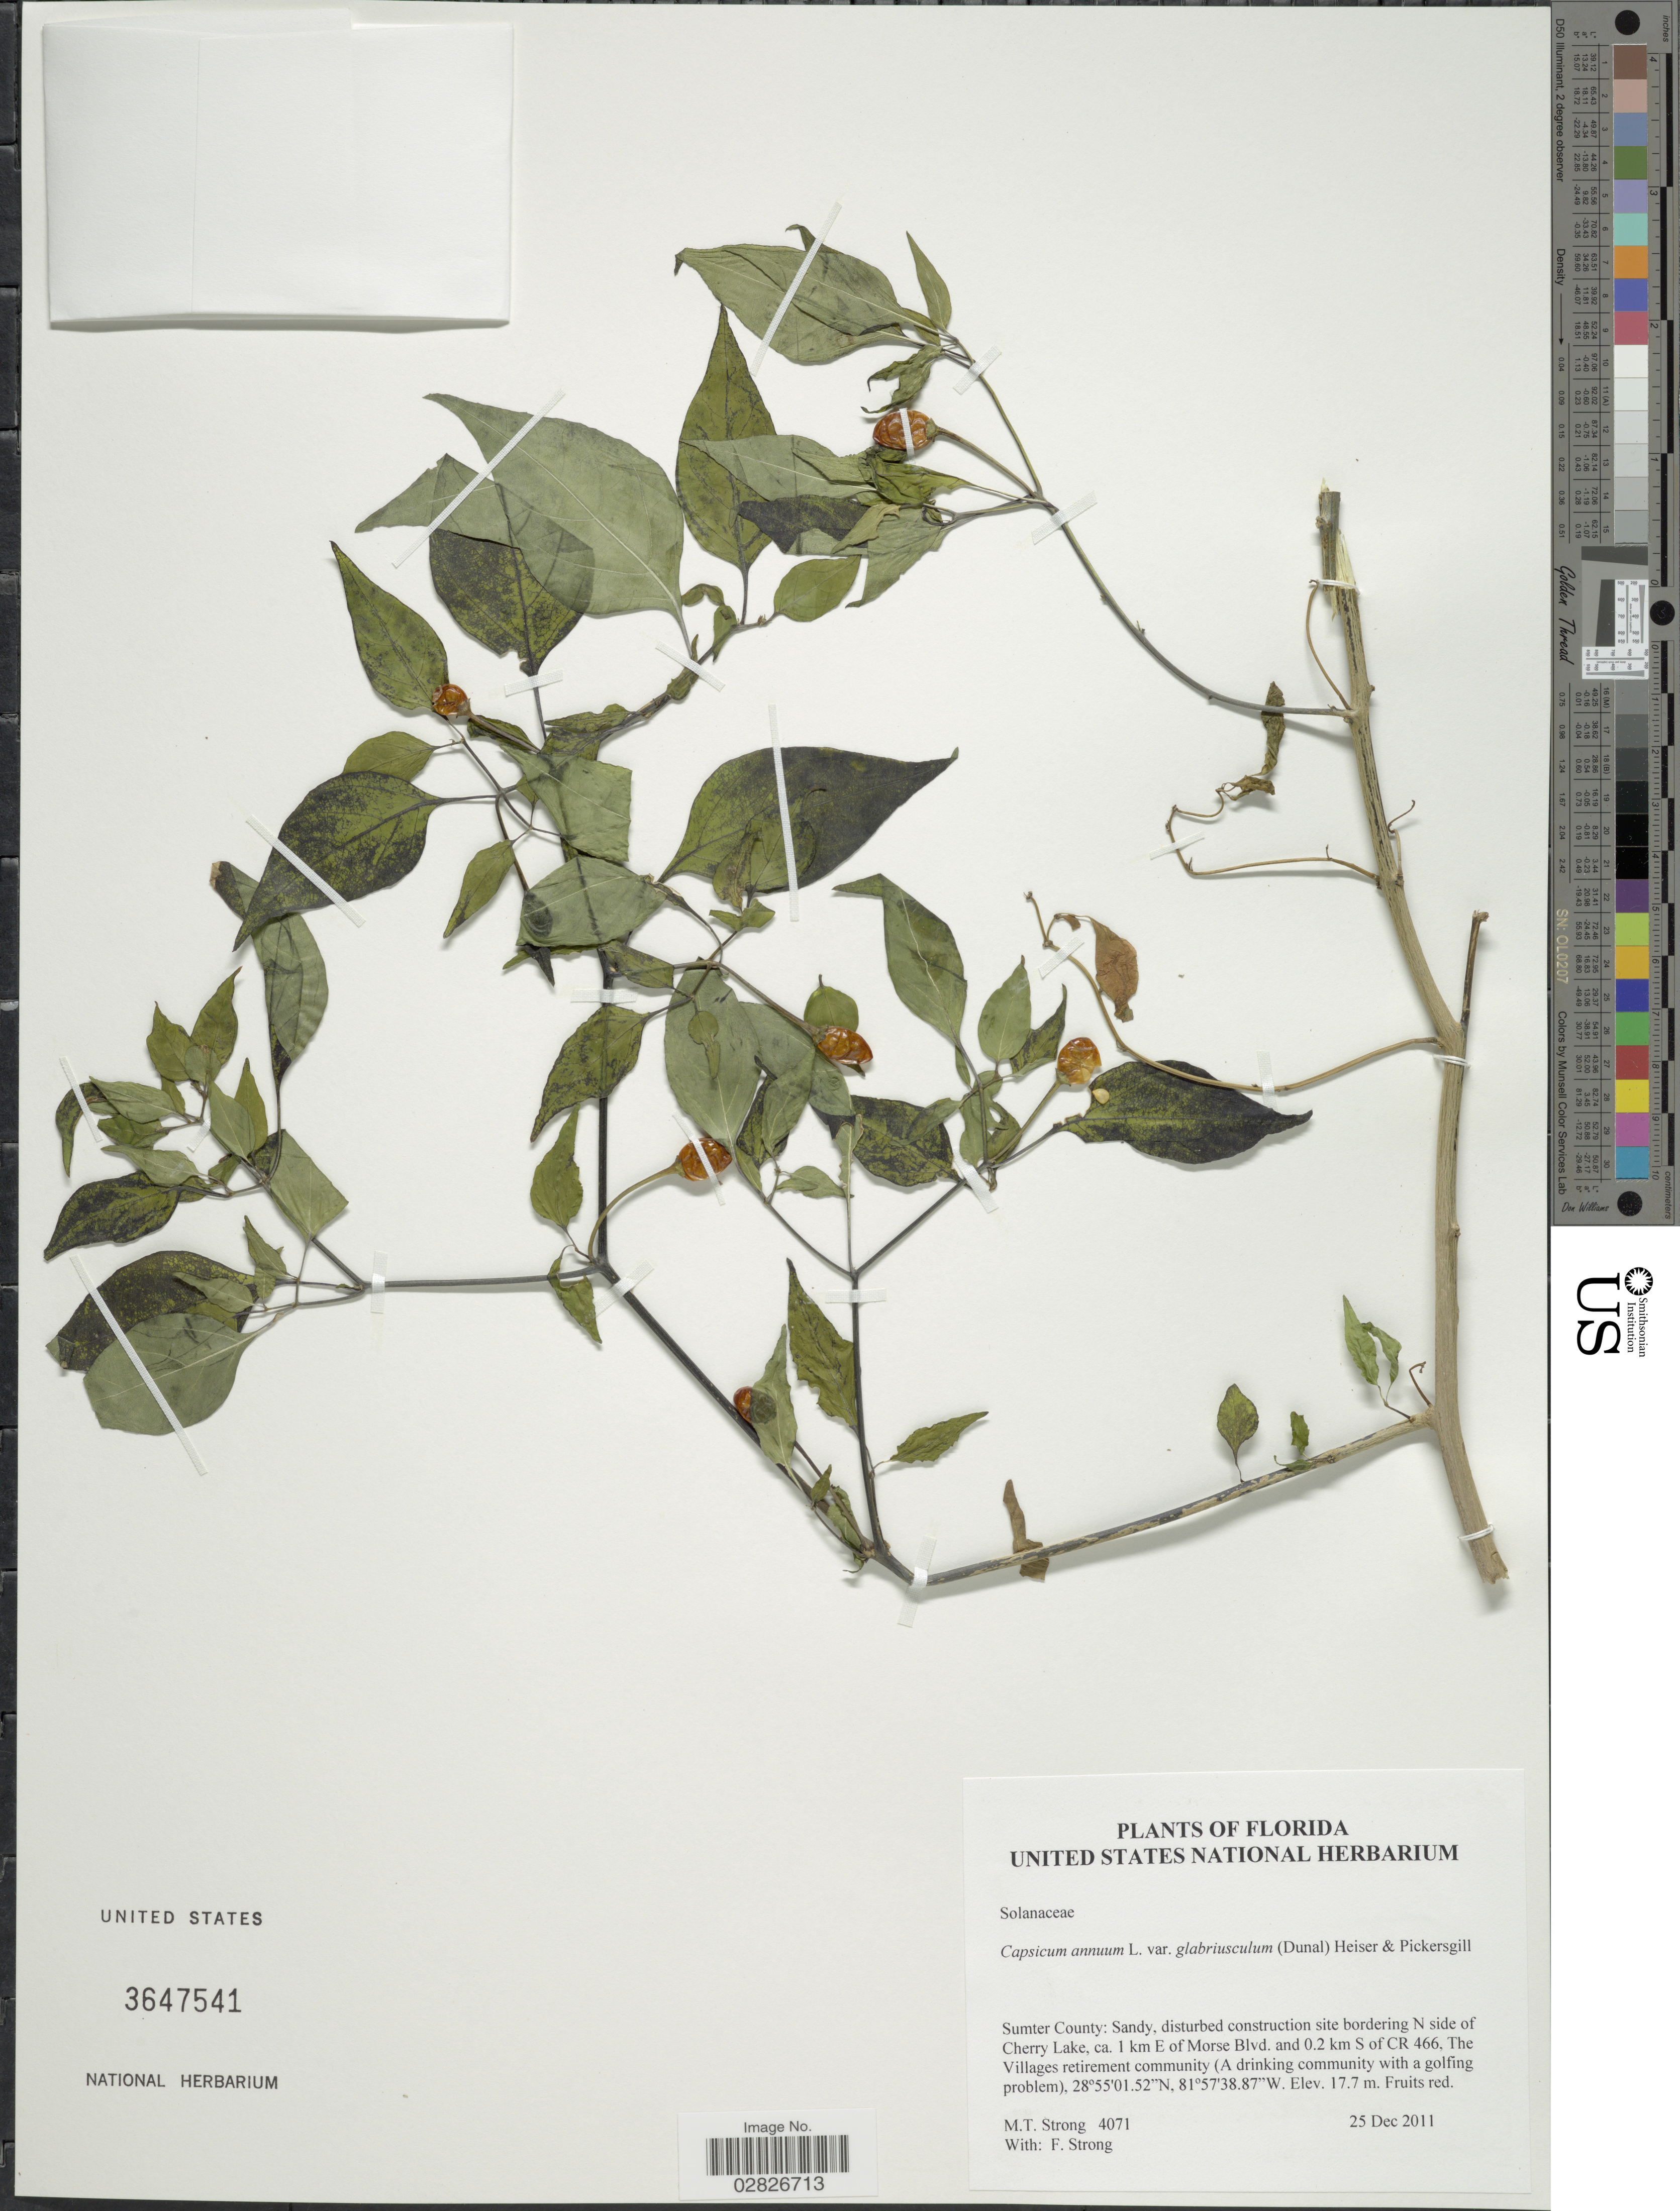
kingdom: Plantae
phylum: Tracheophyta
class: Magnoliopsida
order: Solanales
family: Solanaceae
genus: Capsicum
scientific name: Capsicum annuum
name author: L.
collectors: M. T. Strong & F. Strong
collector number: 4071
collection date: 2011-12-25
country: United States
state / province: Florida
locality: Sumter County, Sandy, disturbed construction site bordering N side of Cherry Lake, ca. 1 km E of Morse Blvd. and 0.2 km S of CR 466.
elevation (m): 17.7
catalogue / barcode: US 3647541